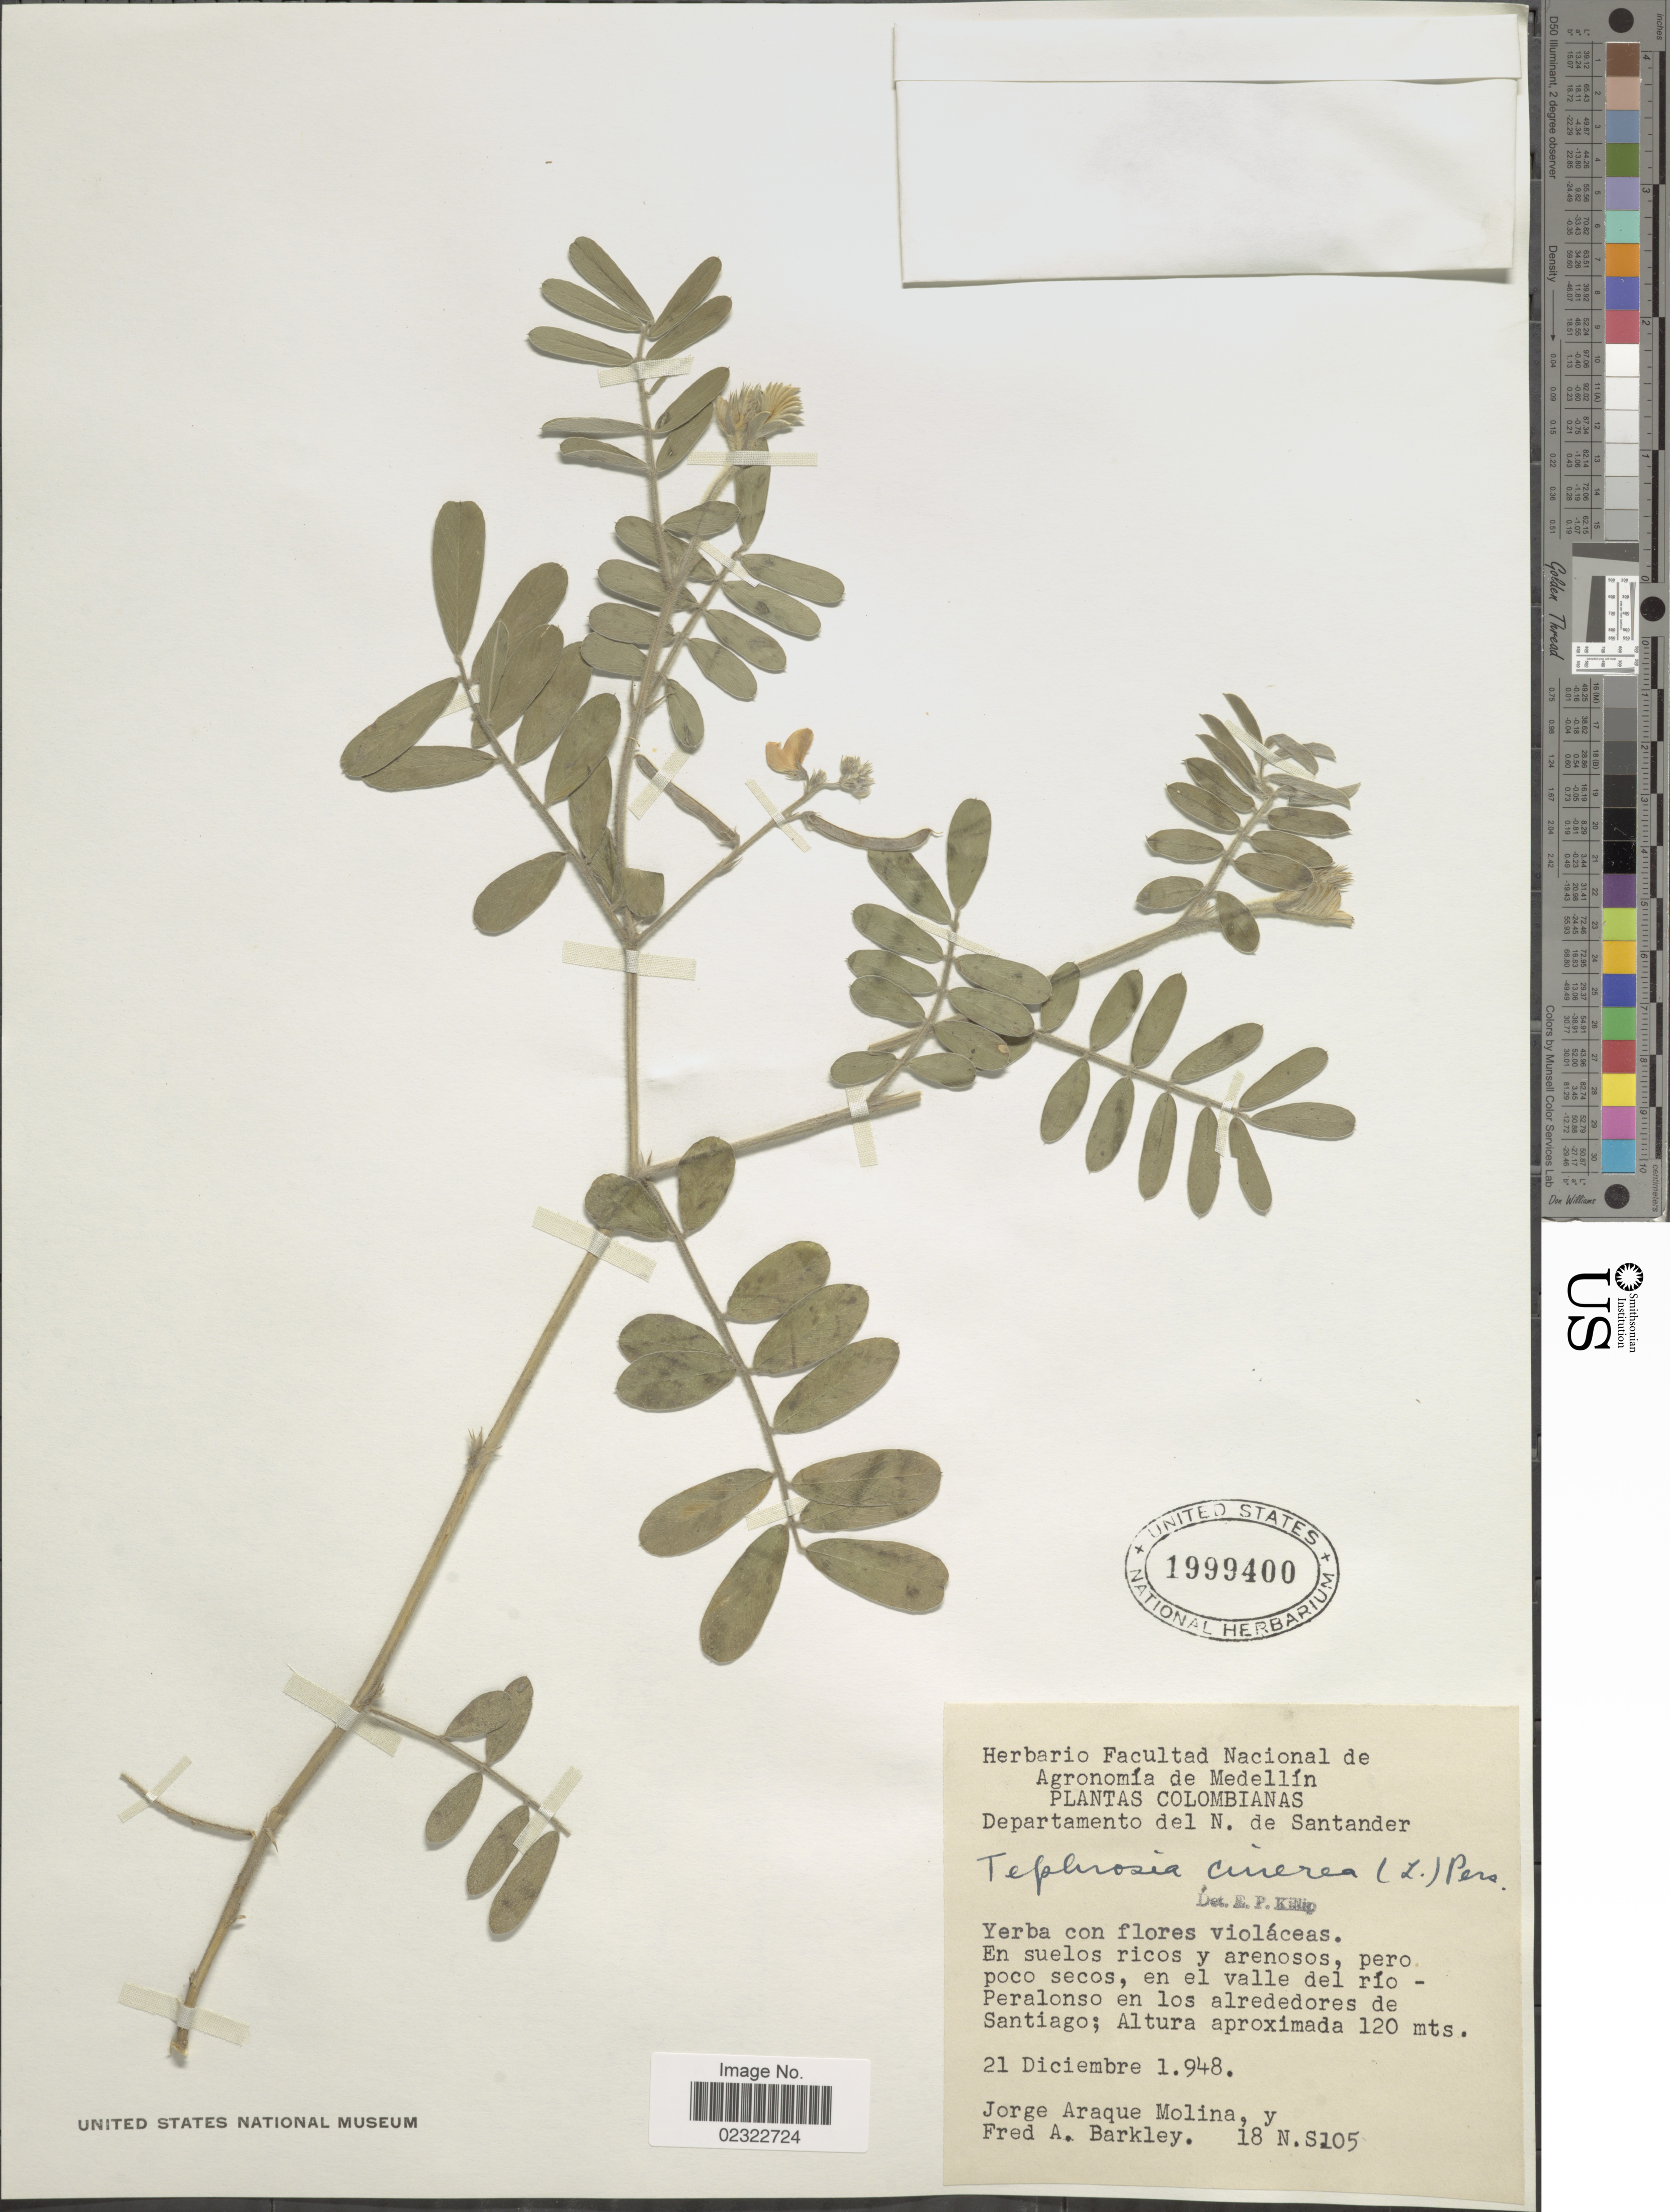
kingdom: Plantae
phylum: Tracheophyta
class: Magnoliopsida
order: Fabales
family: Fabaceae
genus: Tephrosia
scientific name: Tephrosia cinerea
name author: (L.) Pers.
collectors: J. A. Molina & F. A. Barkley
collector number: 18N.105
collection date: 1948-12-21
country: Colombia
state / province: Norte de Santander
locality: Colombianas. N. de Santander. En suelos ricos y arenosos, pero poco secos, en el valle del rio- Peralonso en los alrededores de Santiago.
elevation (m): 120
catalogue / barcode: US 1999400